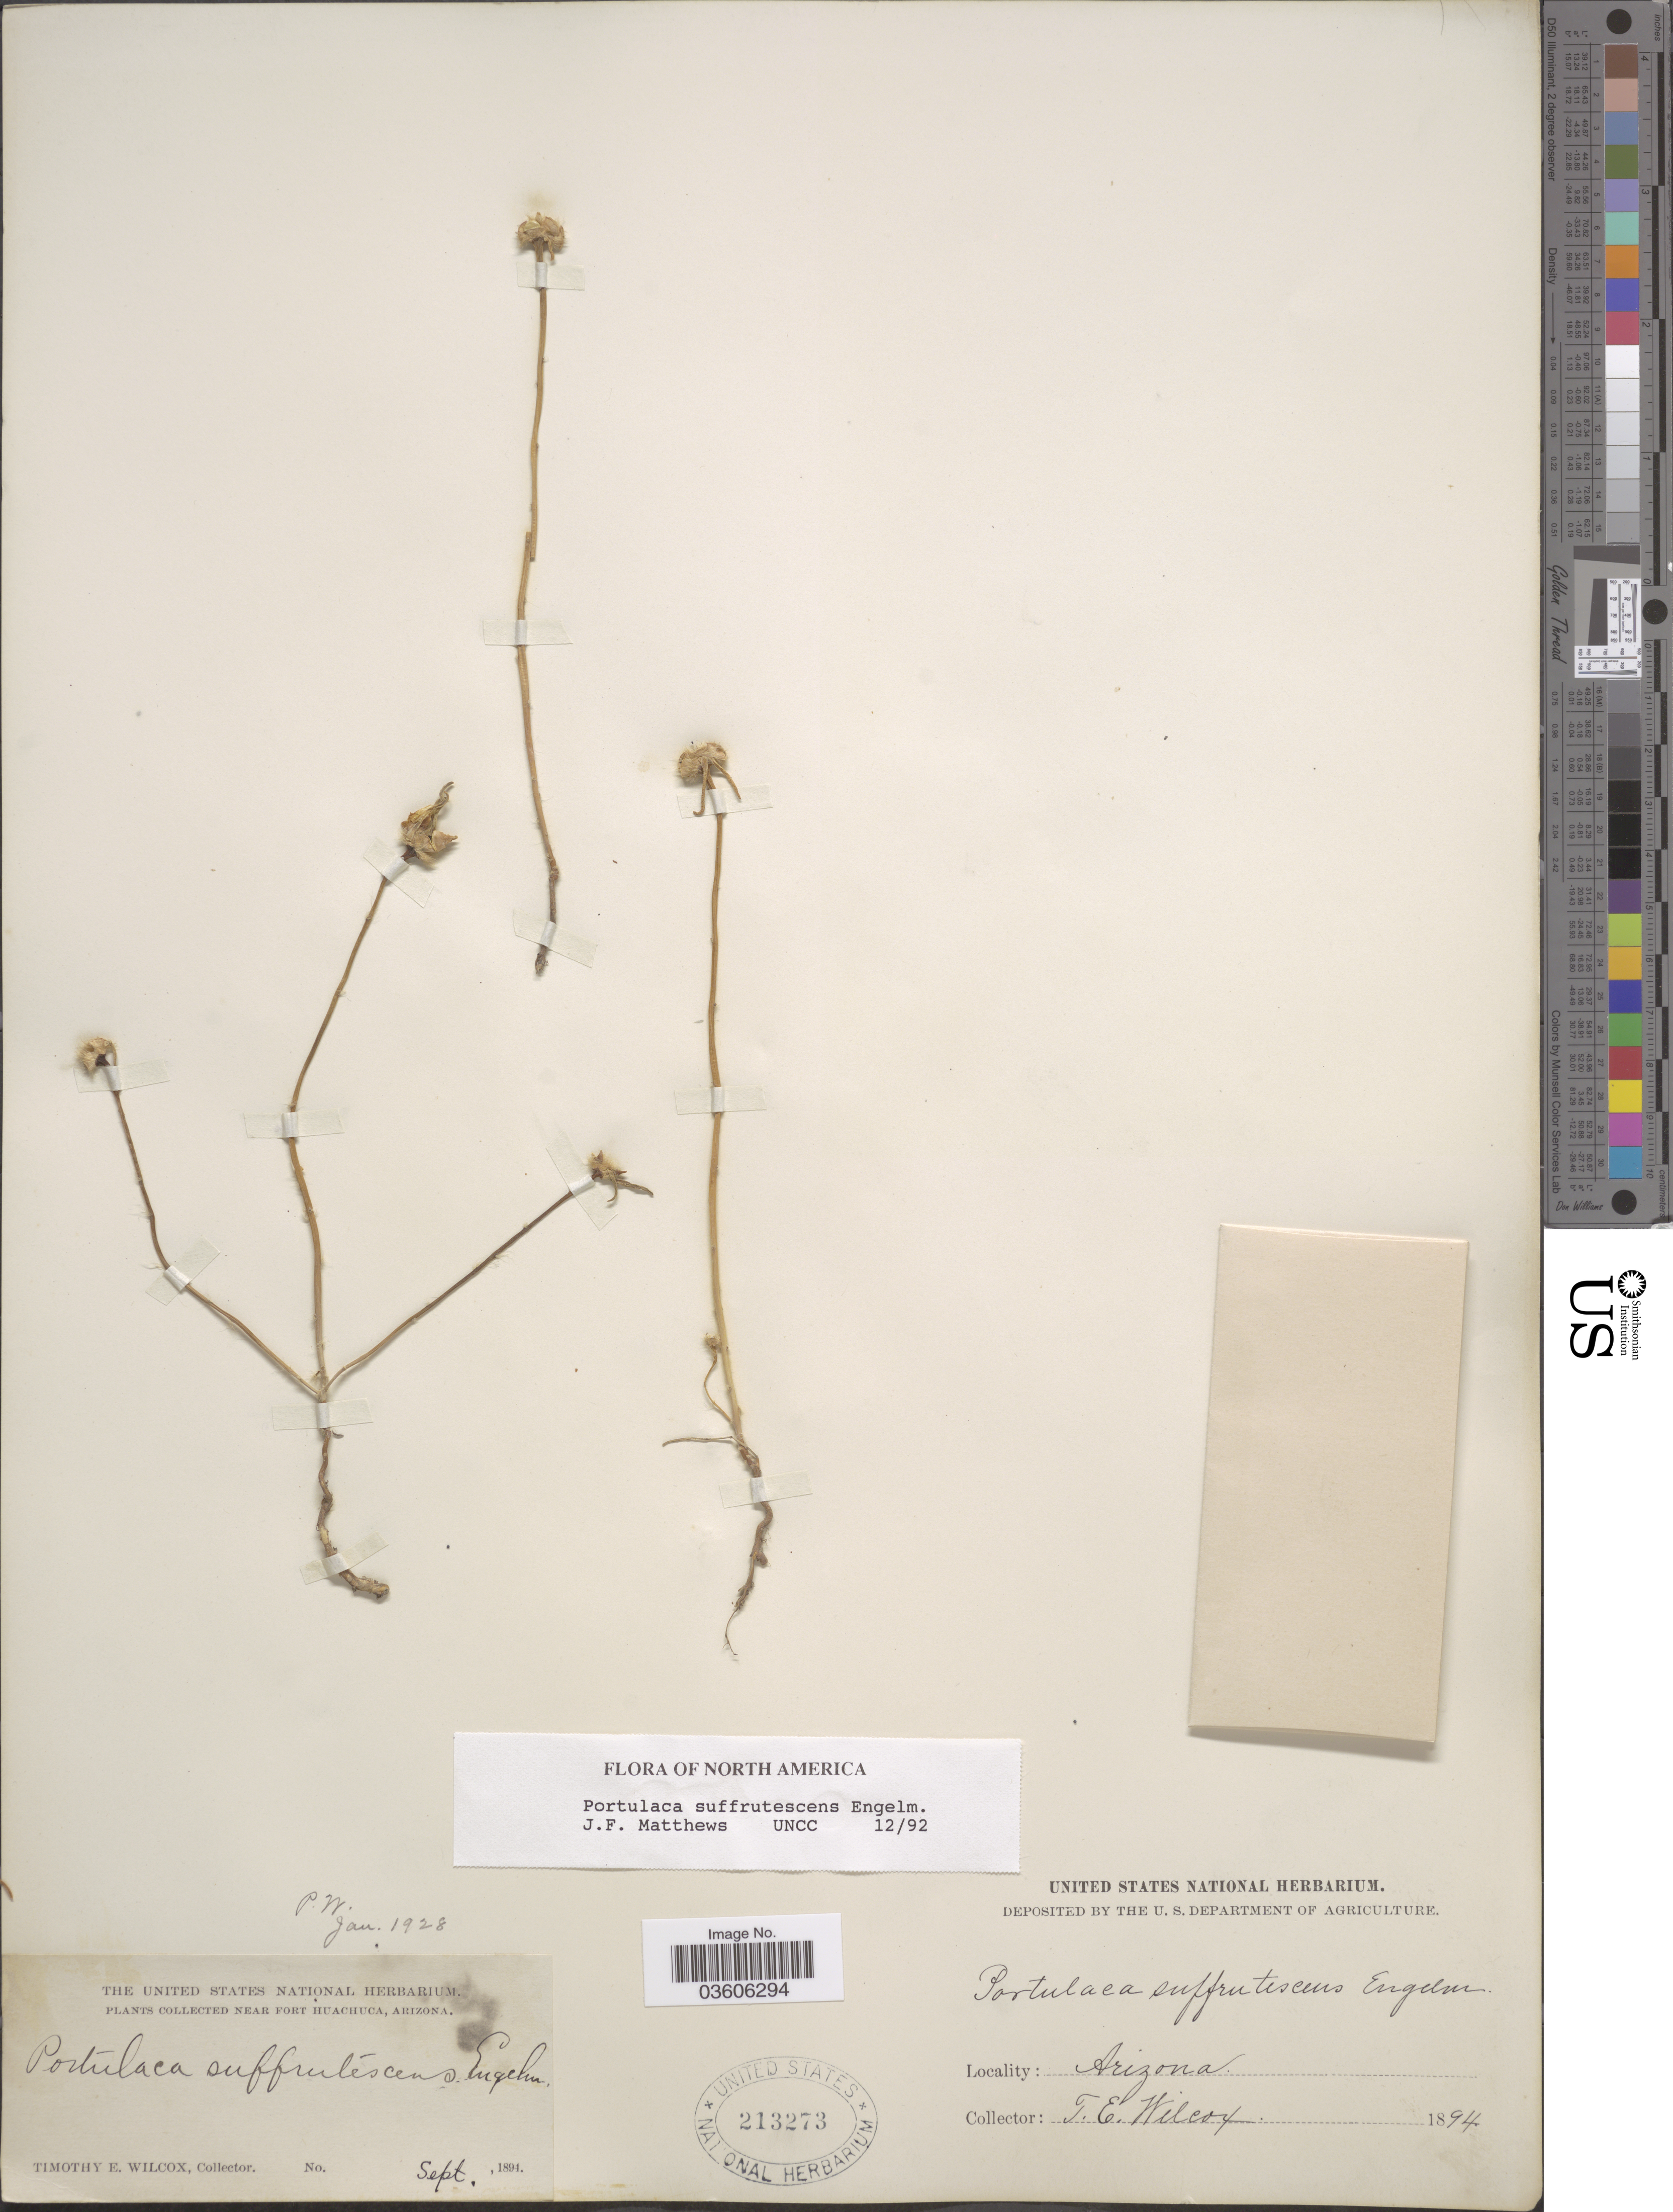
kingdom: Plantae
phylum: Tracheophyta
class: Magnoliopsida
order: Caryophyllales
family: Portulacaceae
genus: Portulaca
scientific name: Portulaca suffrutescens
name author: Engelm.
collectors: T. E. Wilcox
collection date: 1894-09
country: United States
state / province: Arizona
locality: Near Fort Huachuca.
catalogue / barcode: US 213273